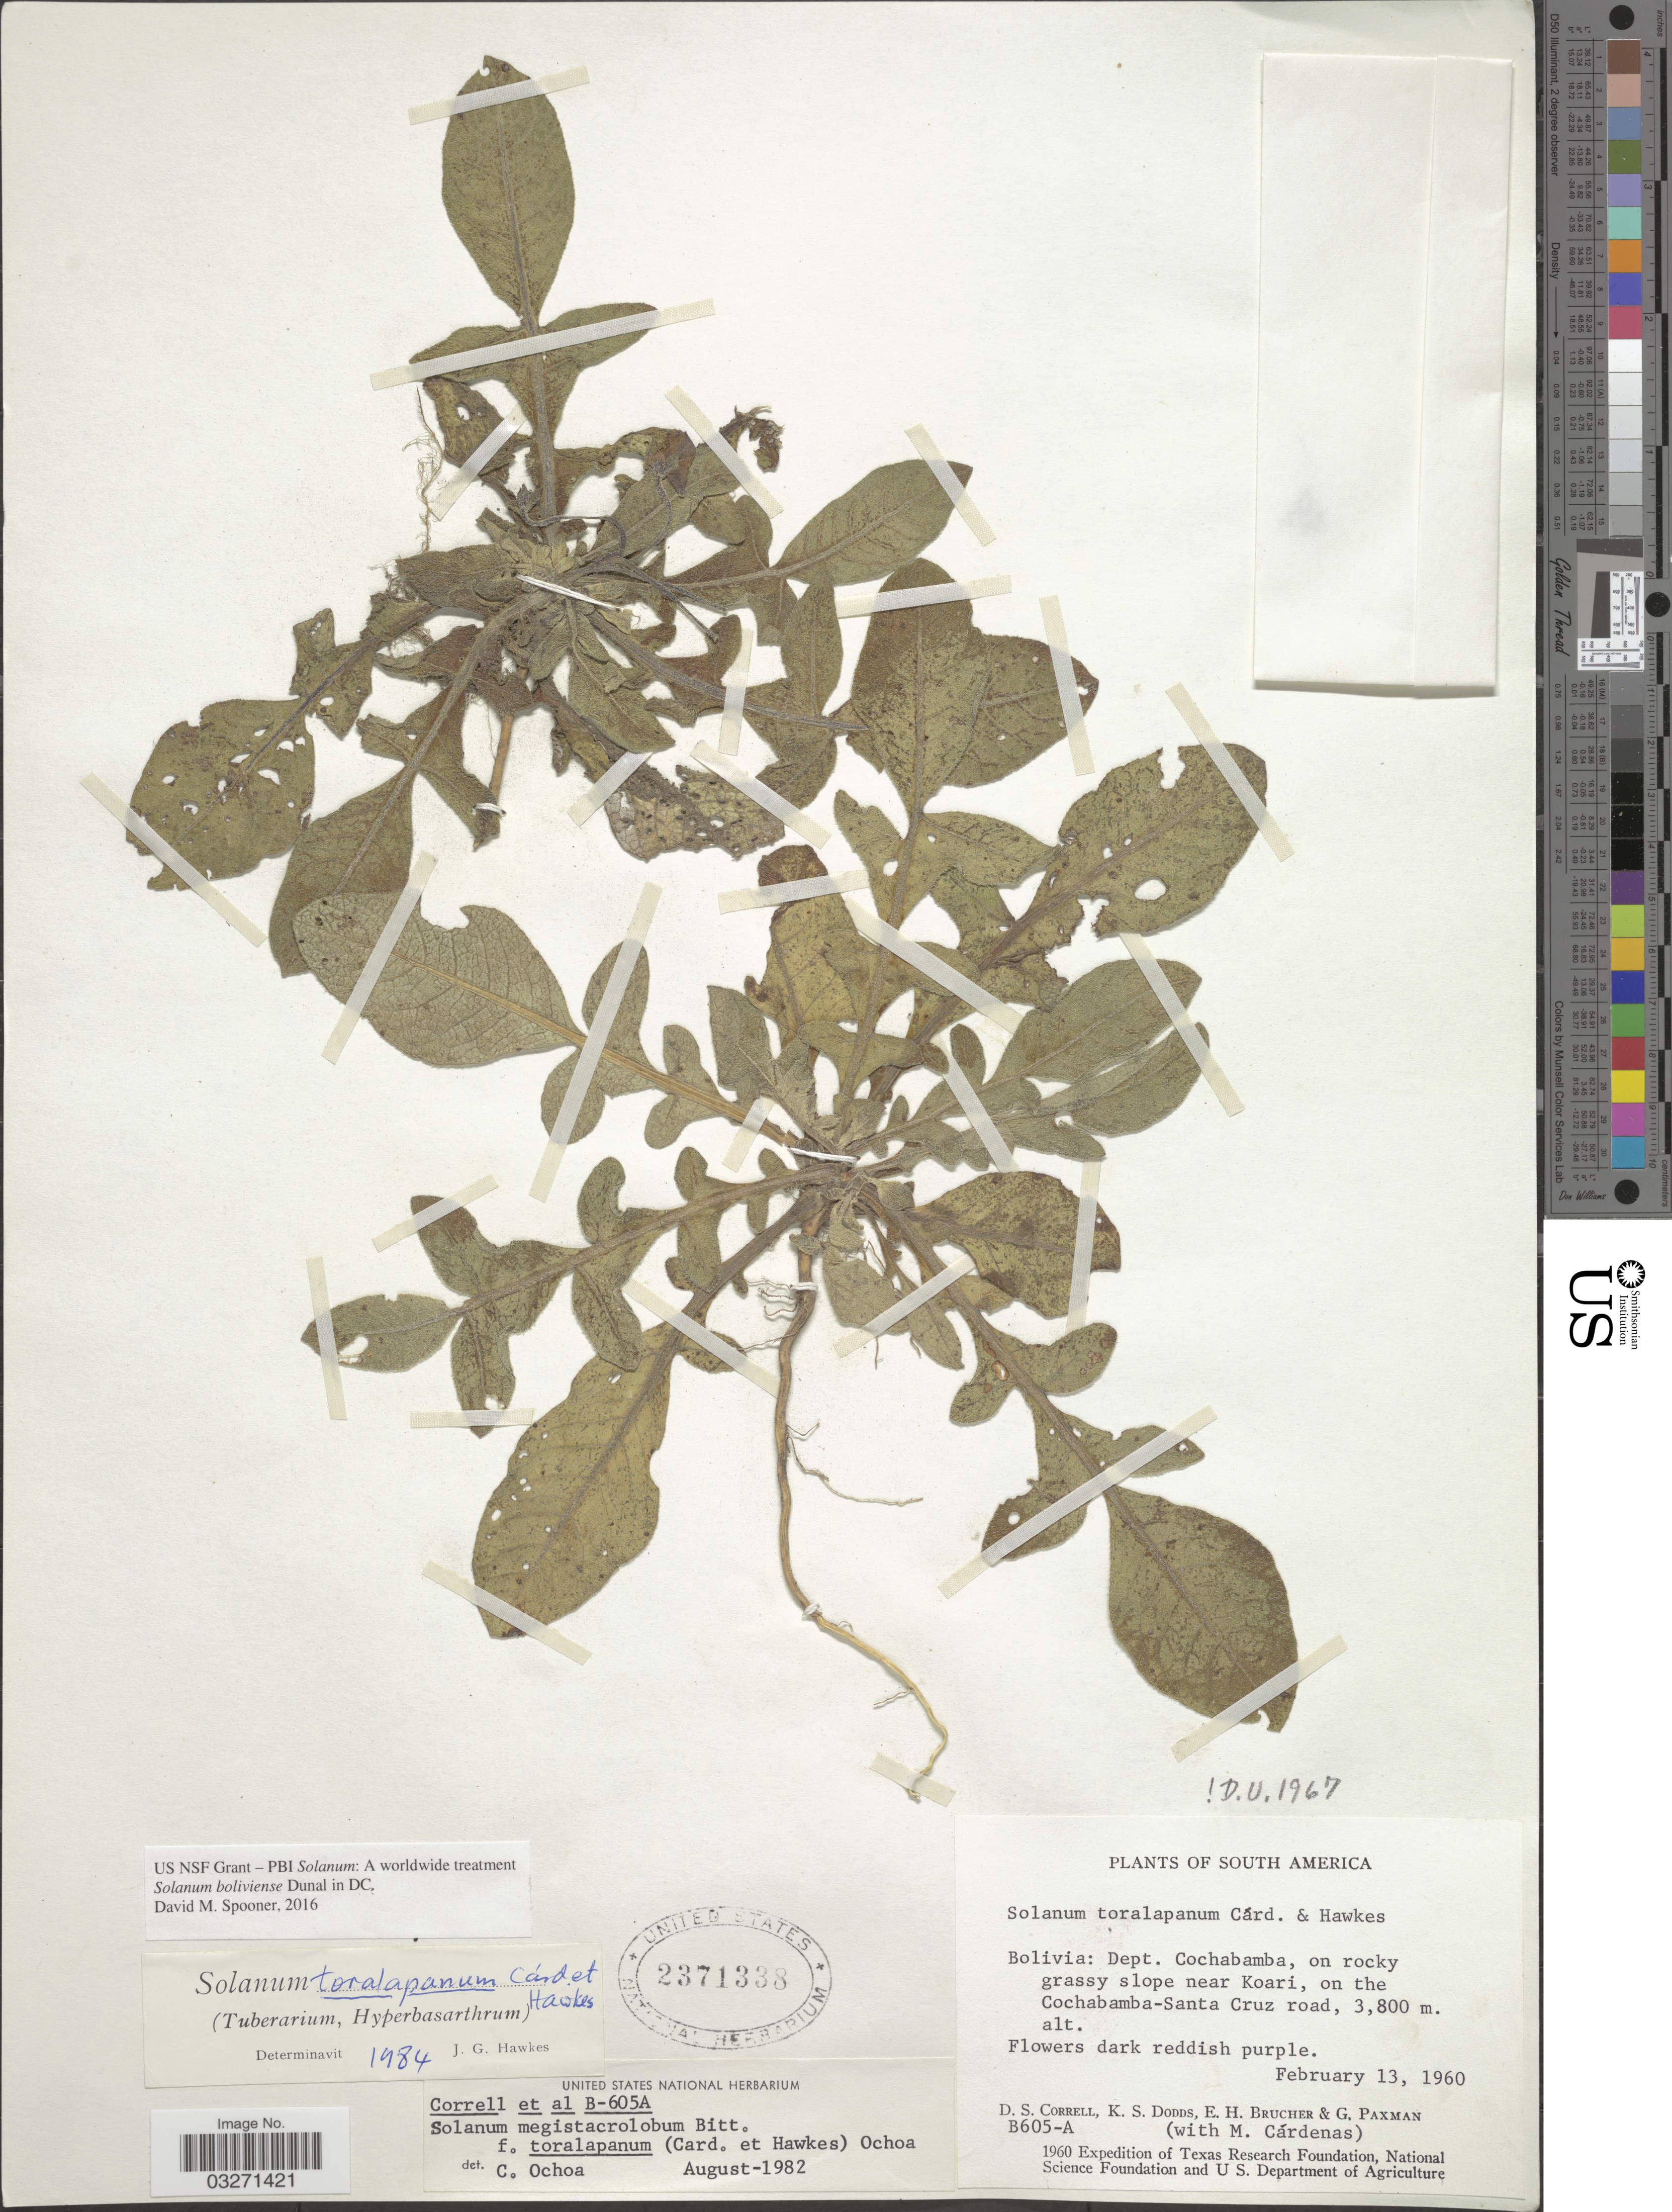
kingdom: Plantae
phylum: Tracheophyta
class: Magnoliopsida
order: Solanales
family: Solanaceae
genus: Solanum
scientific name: Solanum boliviense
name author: Dunal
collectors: D. S. Correll, K. Dodds, E. Brucher, G. Paxman & M. Cárdenas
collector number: B605-A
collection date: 1960-02-13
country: Bolivia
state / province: Cochabamba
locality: Dept. Cochabamba, on rocky grassy slope near Koari, on the Cochabamba-Santa Cruz road.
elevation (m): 3800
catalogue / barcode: US 2371338